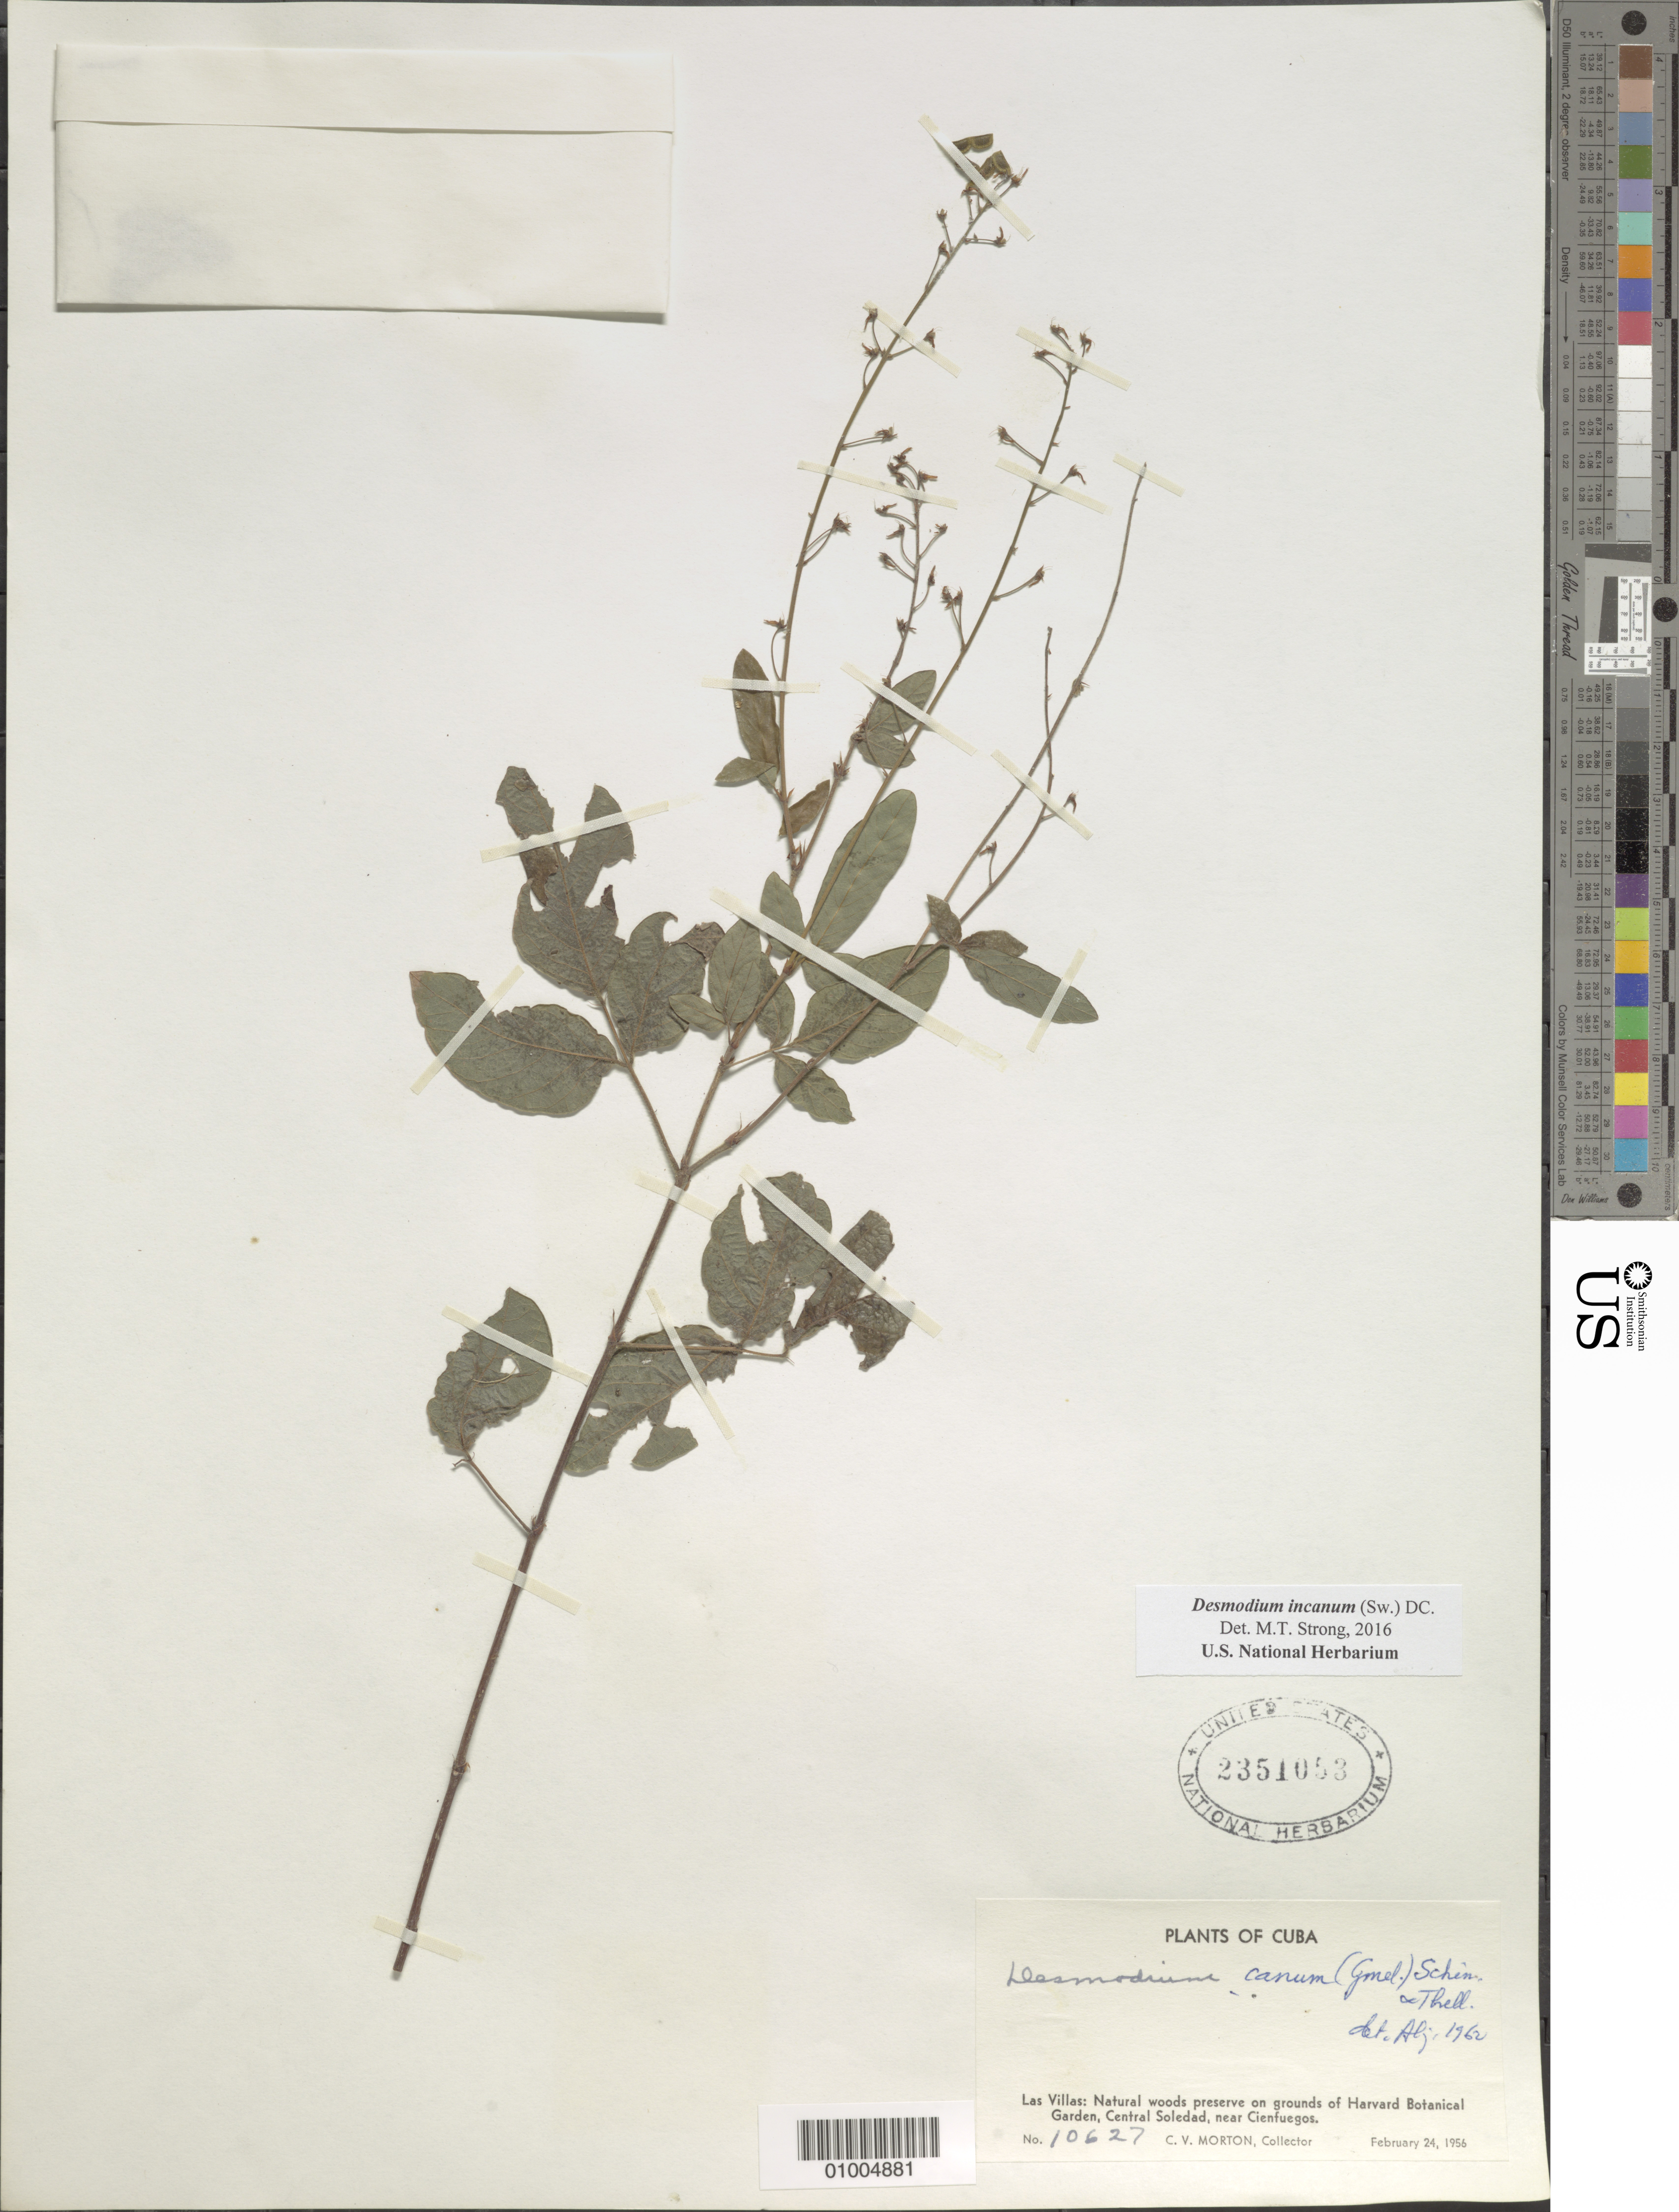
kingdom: Plantae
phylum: Tracheophyta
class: Magnoliopsida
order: Fabales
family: Fabaceae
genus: Desmodium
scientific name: Desmodium incanum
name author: (Sw.) DC.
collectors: C. V. Morton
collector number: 10627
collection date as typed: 24 Feb 1956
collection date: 1956-02-24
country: Cuba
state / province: Cienfuegos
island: Cuba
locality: Natural woods preserve on grouds of Harvard Botanical Garden, Central Soledad, near Cienfueogs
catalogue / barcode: US 2351053